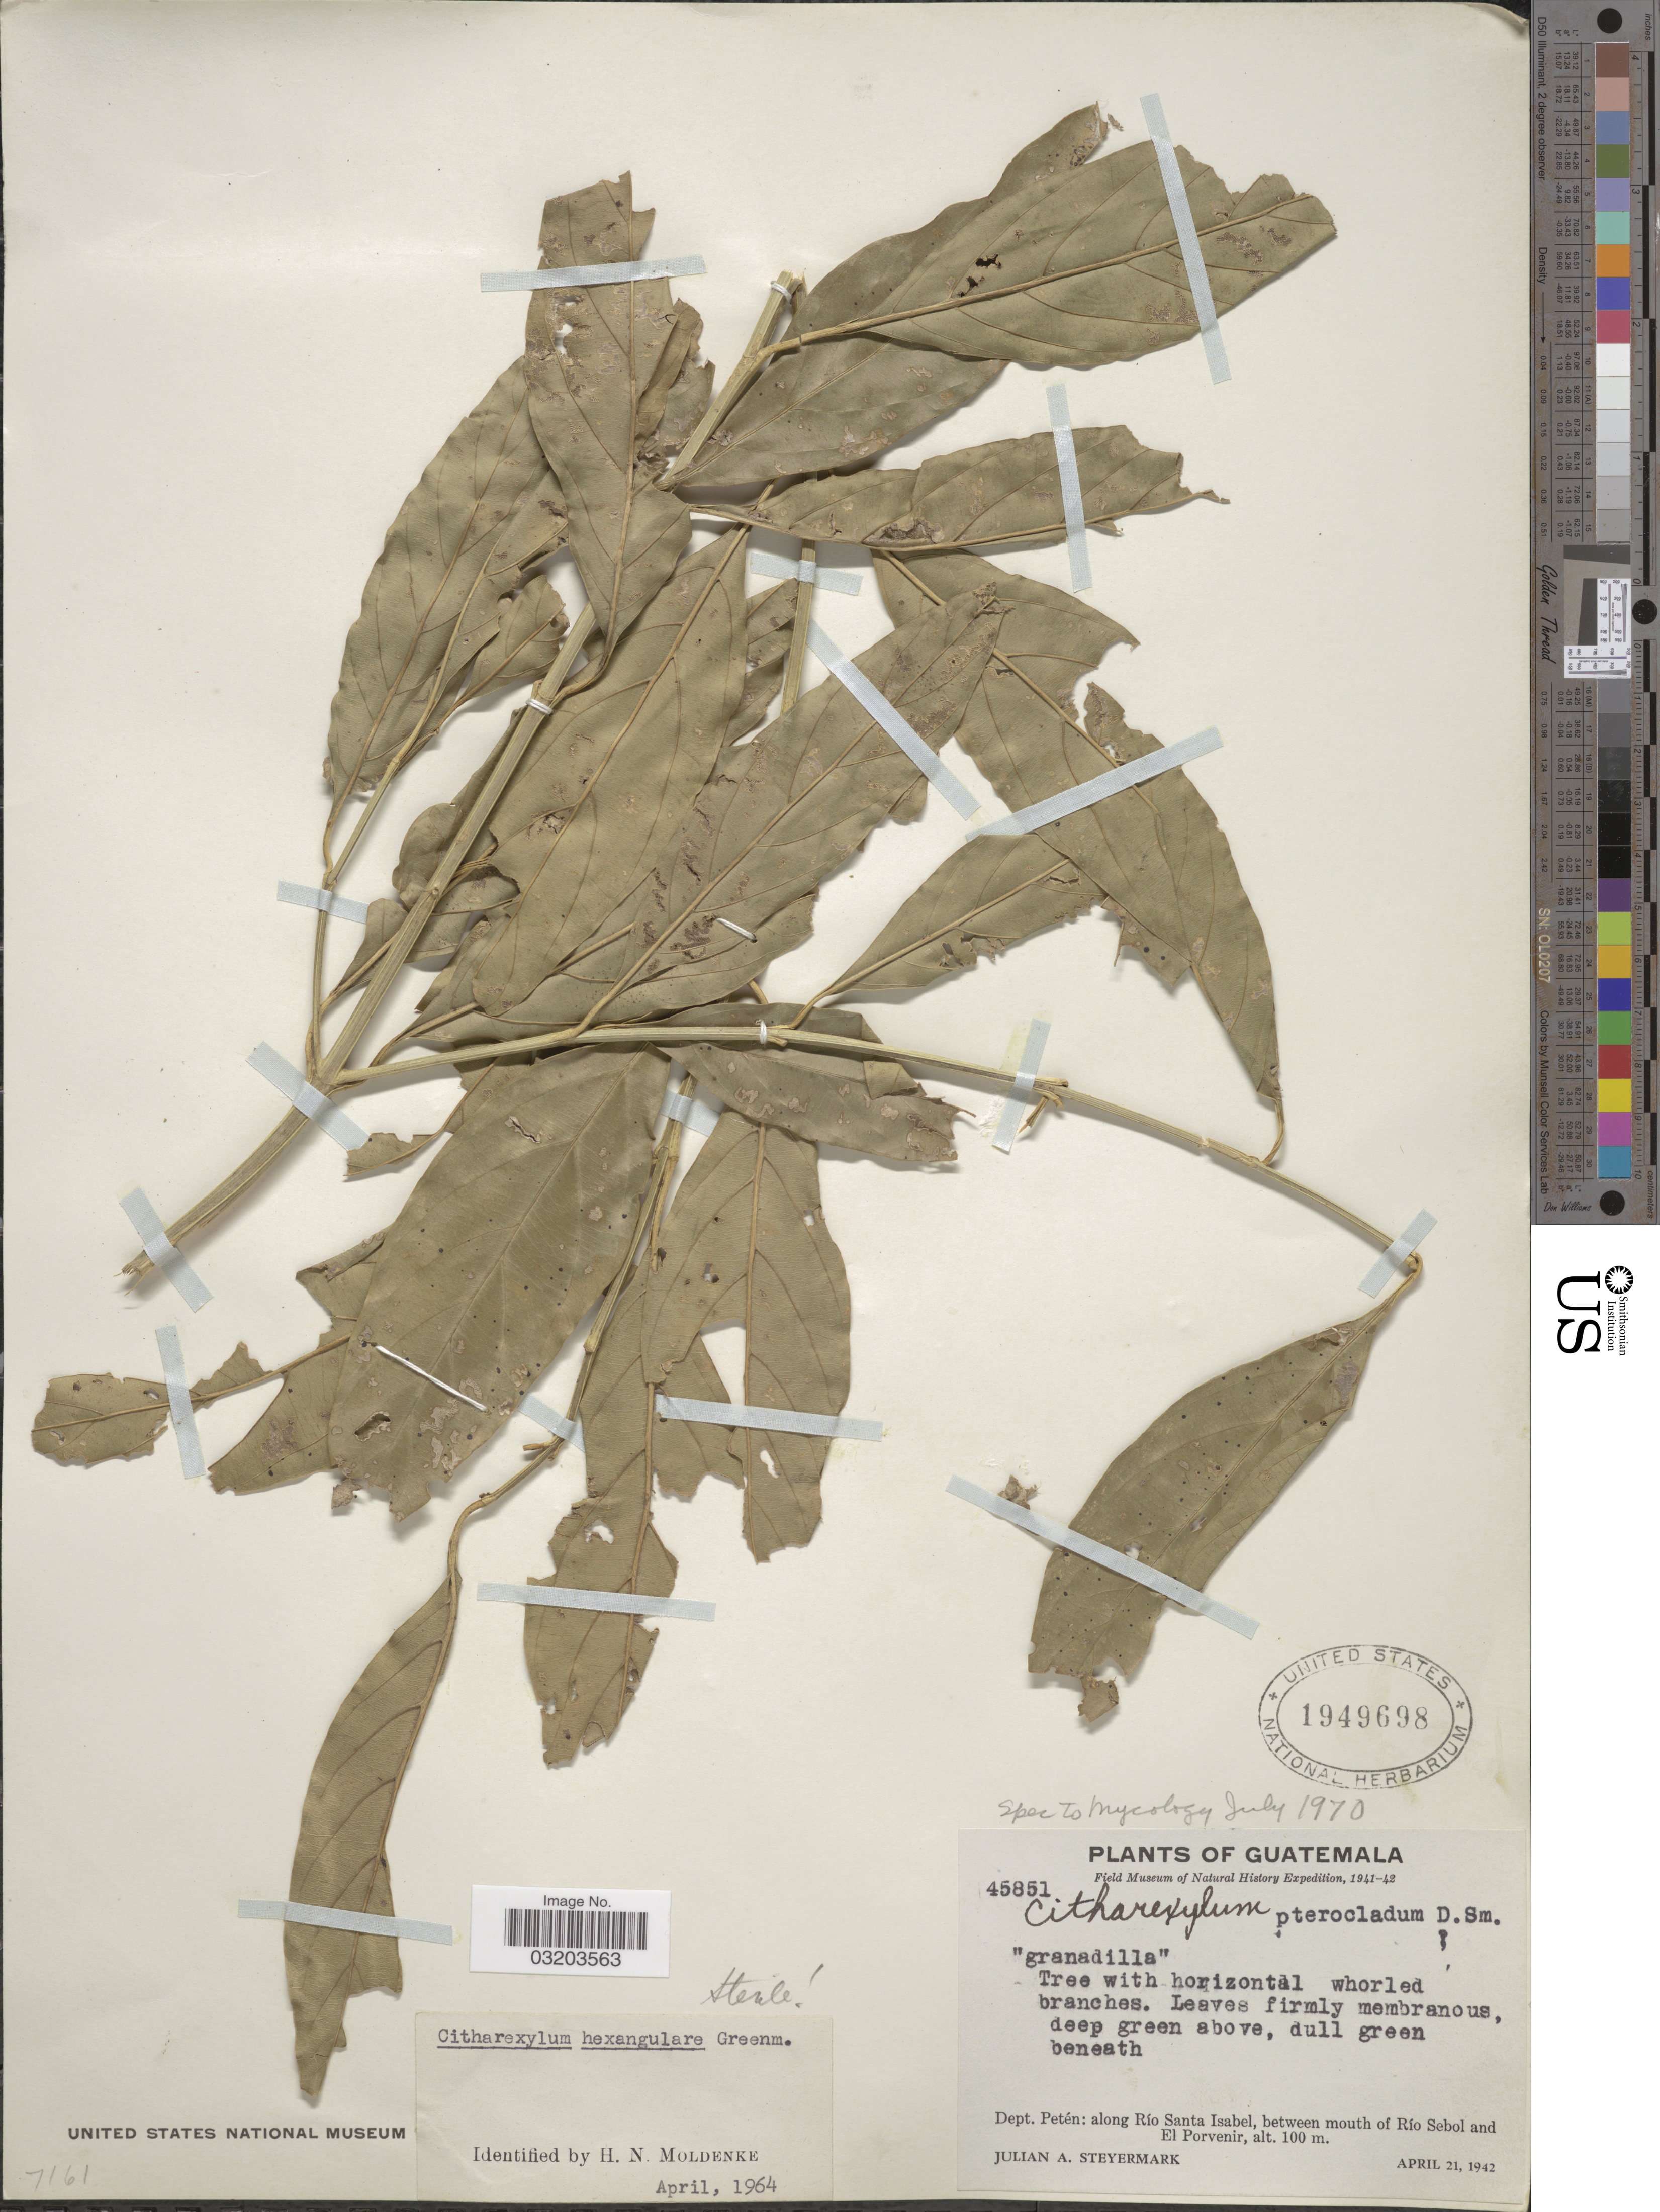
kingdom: Plantae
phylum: Tracheophyta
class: Magnoliopsida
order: Lamiales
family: Verbenaceae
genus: Citharexylum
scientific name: Citharexylum hexangulare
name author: Greenm.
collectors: J. Steyermark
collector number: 45851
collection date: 1942-04-21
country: Guatemala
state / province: El Petén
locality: Dept. Petén: along Río Santa Isabel, between mouth of Río Sebol and El Porvenir.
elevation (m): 100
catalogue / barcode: US 1949698